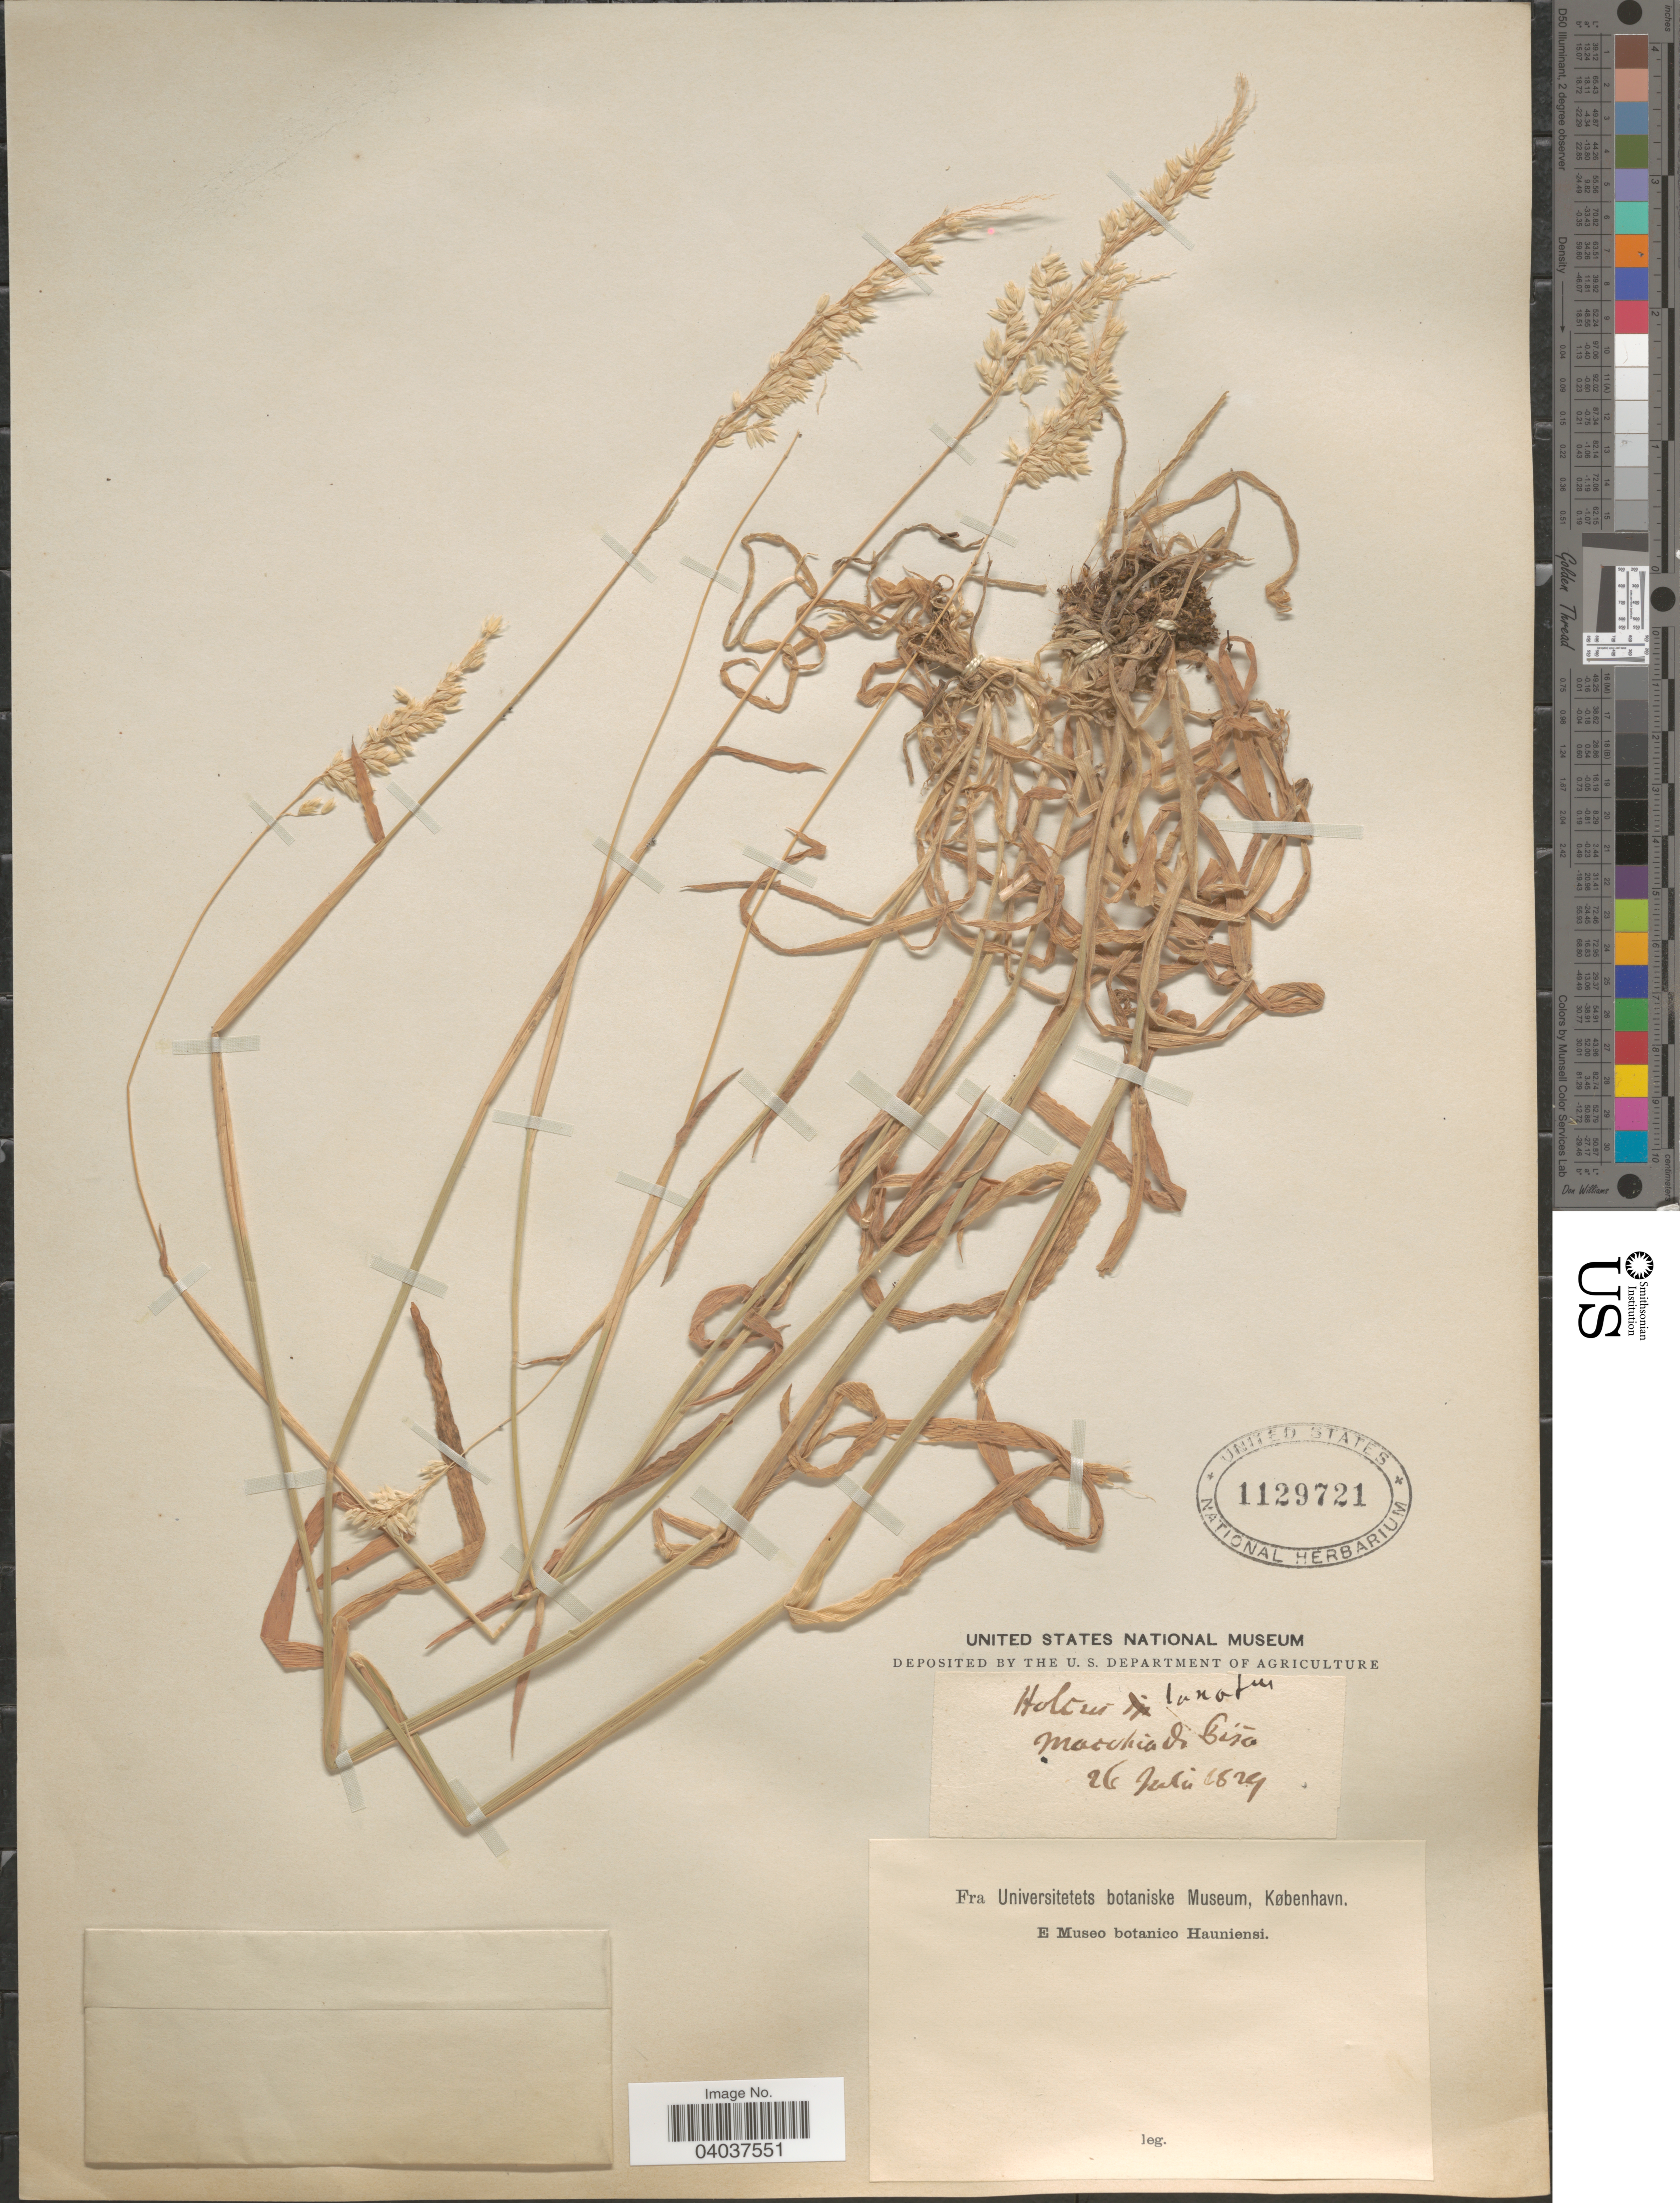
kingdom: Plantae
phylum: Tracheophyta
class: Liliopsida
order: Poales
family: Poaceae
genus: Holcus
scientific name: Holcus lanatus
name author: L.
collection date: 1829-07-26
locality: Marchiadi Bisa. [interpreted]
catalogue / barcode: US 1129721